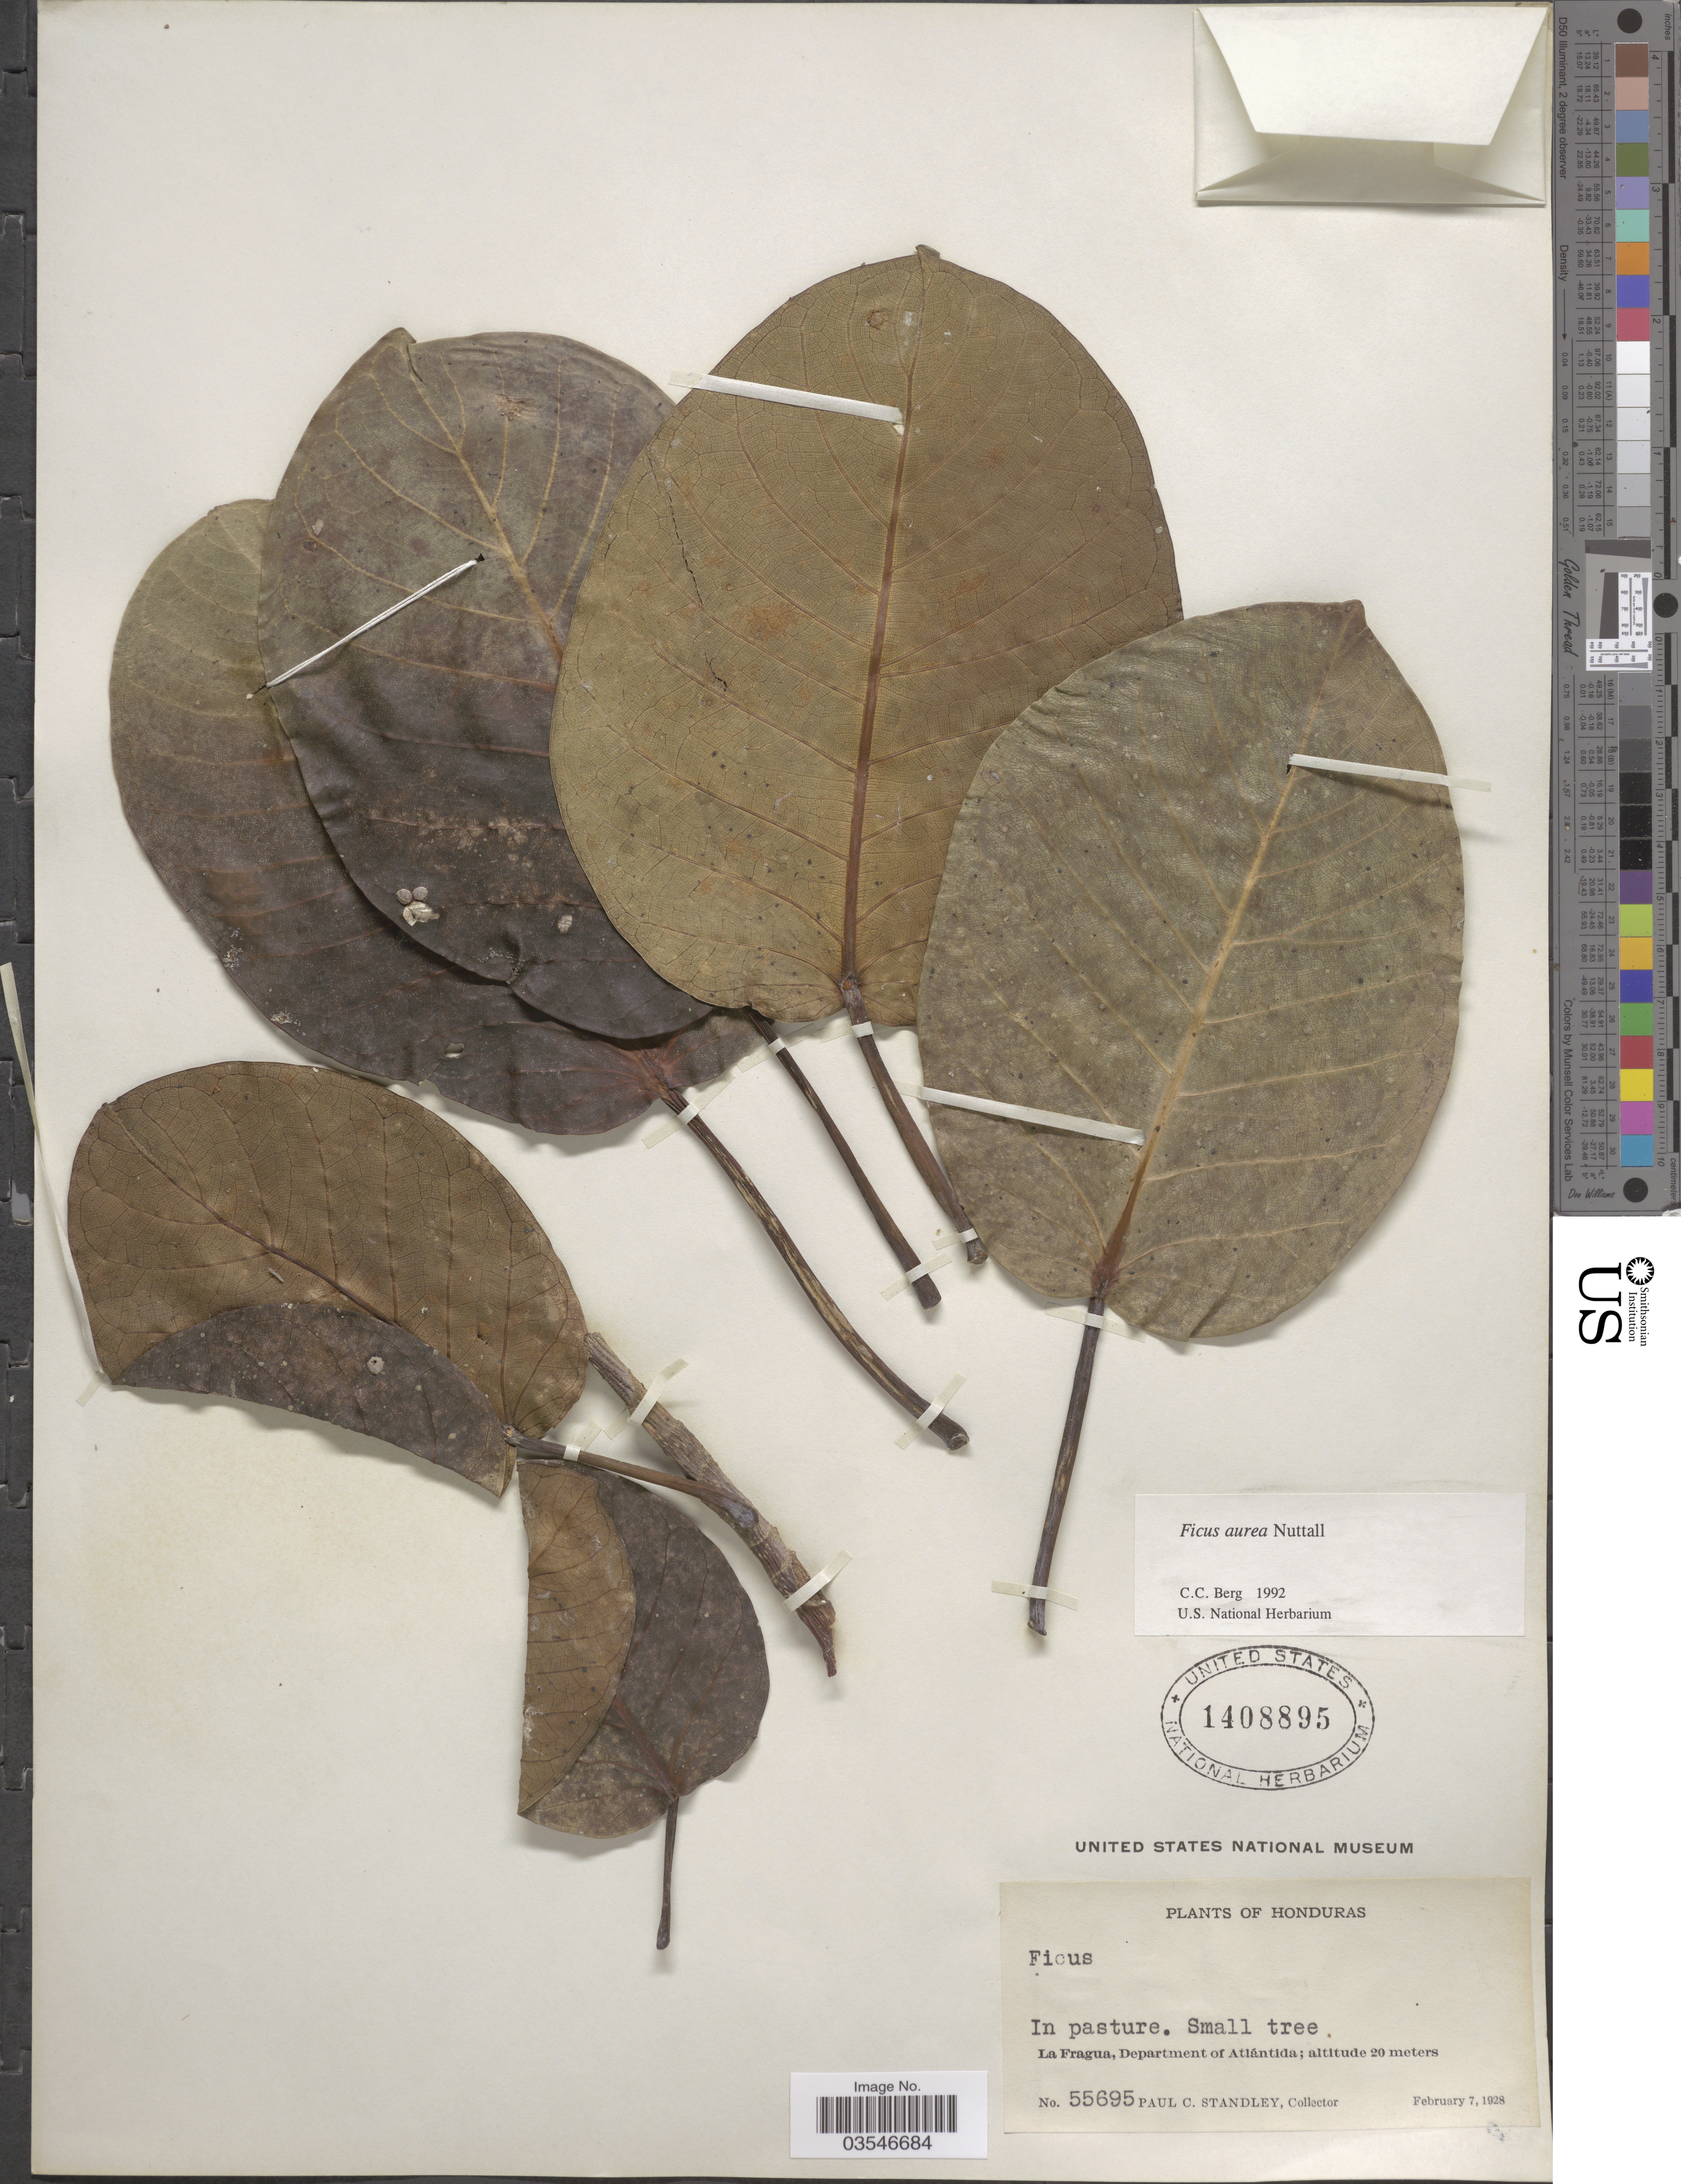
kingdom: Plantae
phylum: Tracheophyta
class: Magnoliopsida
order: Rosales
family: Moraceae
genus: Ficus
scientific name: Ficus aurea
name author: Nutt.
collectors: P. C. Standley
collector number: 55695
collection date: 1928-02-07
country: Honduras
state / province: Atlantida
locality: La Fragua, Department of Atlántida.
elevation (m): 20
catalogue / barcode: US 1408895